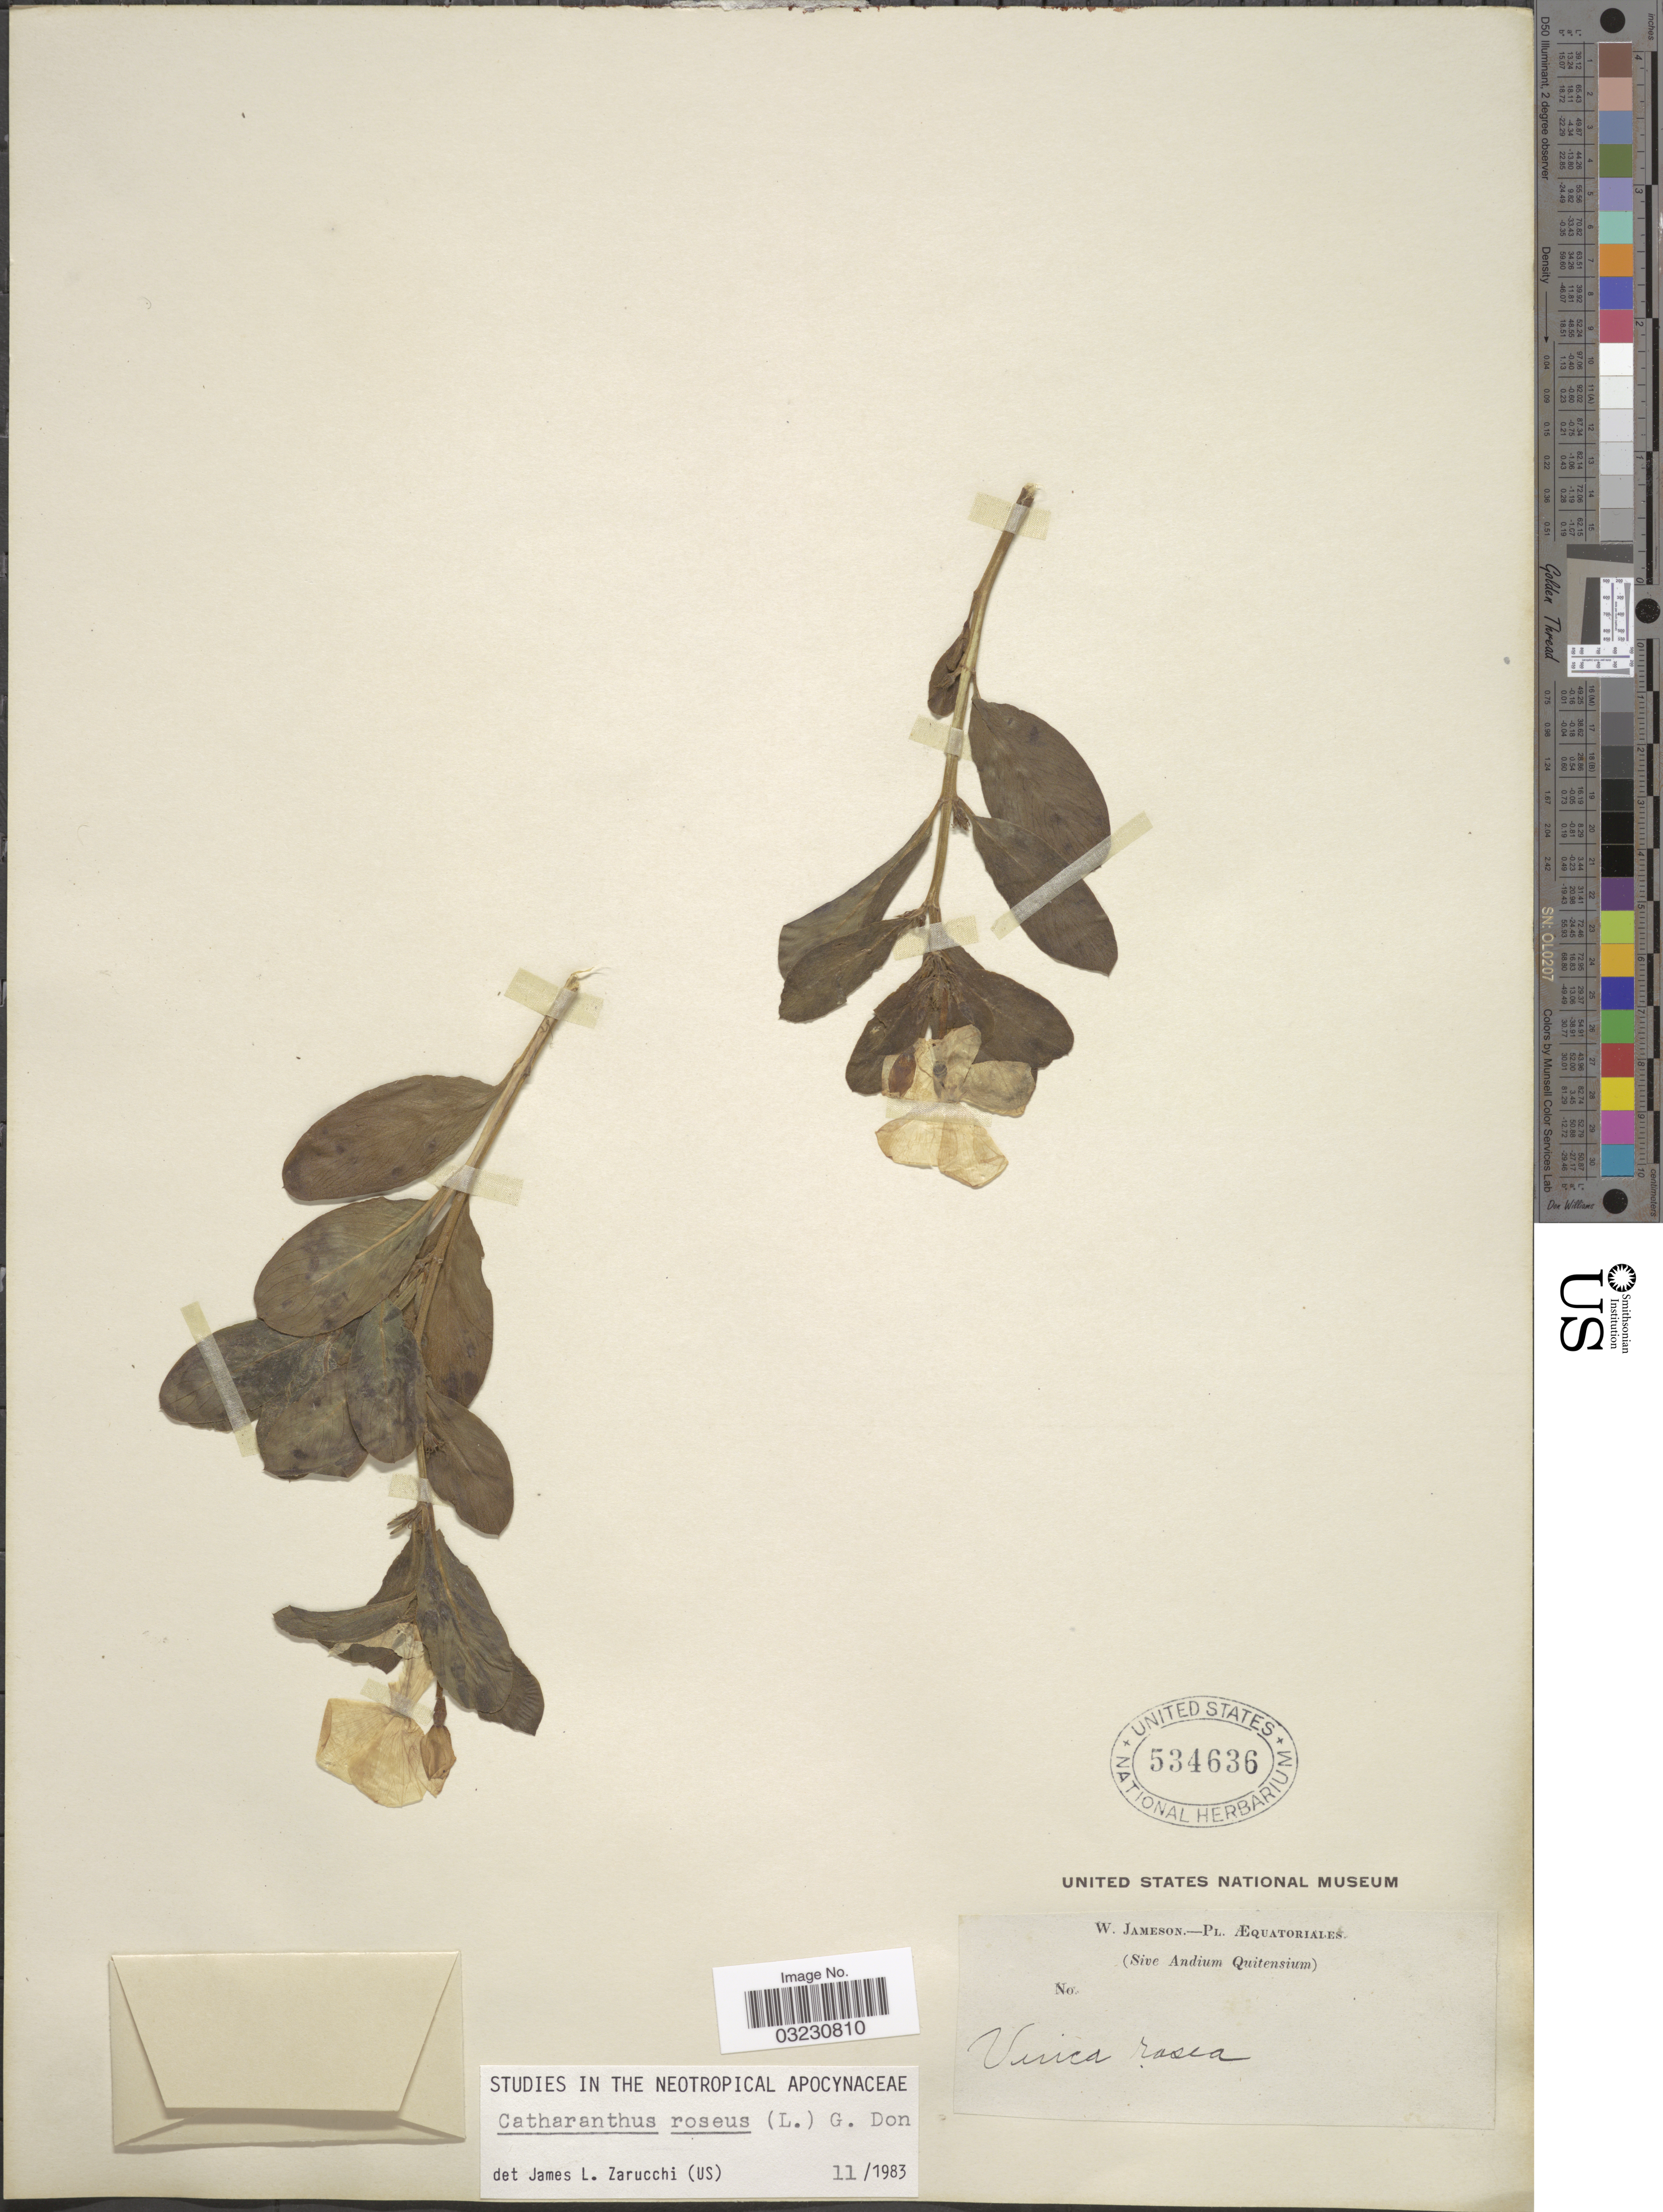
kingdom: Plantae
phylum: Tracheophyta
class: Magnoliopsida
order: Gentianales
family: Apocynaceae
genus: Catharanthus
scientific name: Catharanthus roseus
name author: (L.) G. Don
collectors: W. Jameson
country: Ecuador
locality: Æquatoriales.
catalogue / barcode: US 534636